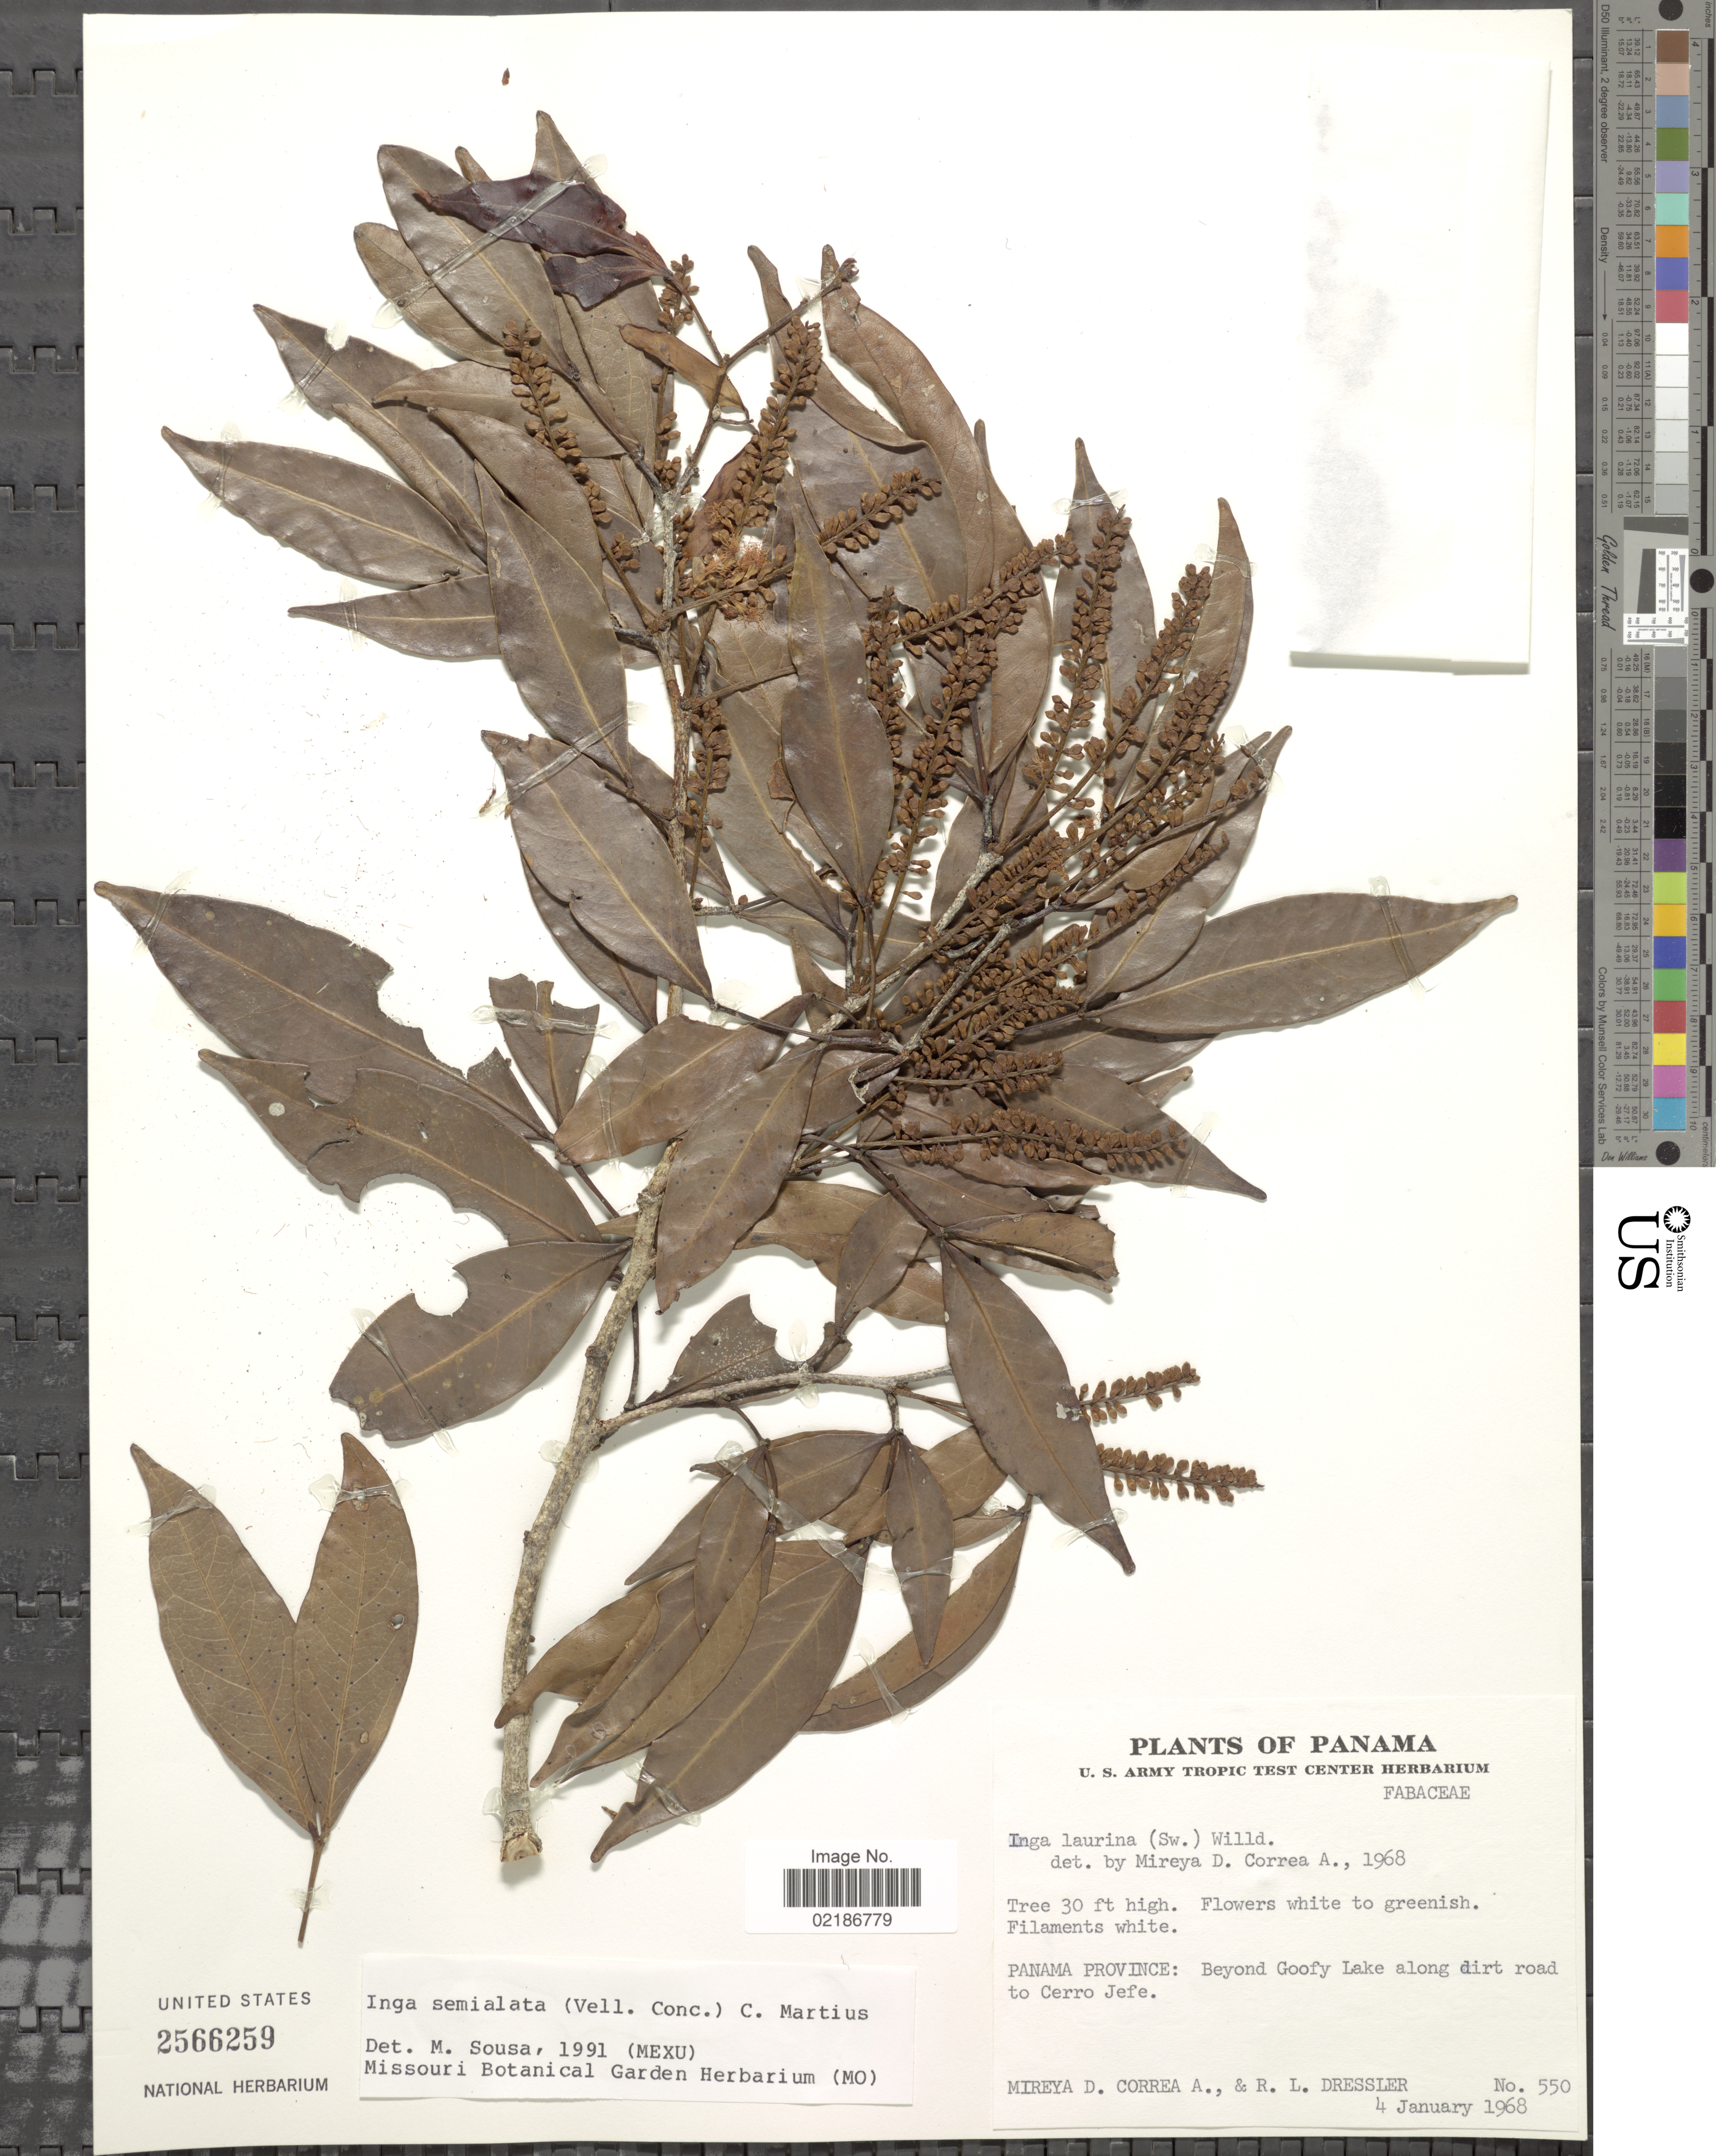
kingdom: Plantae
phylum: Tracheophyta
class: Magnoliopsida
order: Fabales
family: Fabaceae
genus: Inga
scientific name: Inga marginata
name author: Willd.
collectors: M. D. Corrêa-A. & R. Dressler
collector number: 550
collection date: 1968-01-04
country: Panama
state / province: Panamá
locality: Beyond Goofy Lake along dirt road to Cerro Jefe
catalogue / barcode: US 2566259